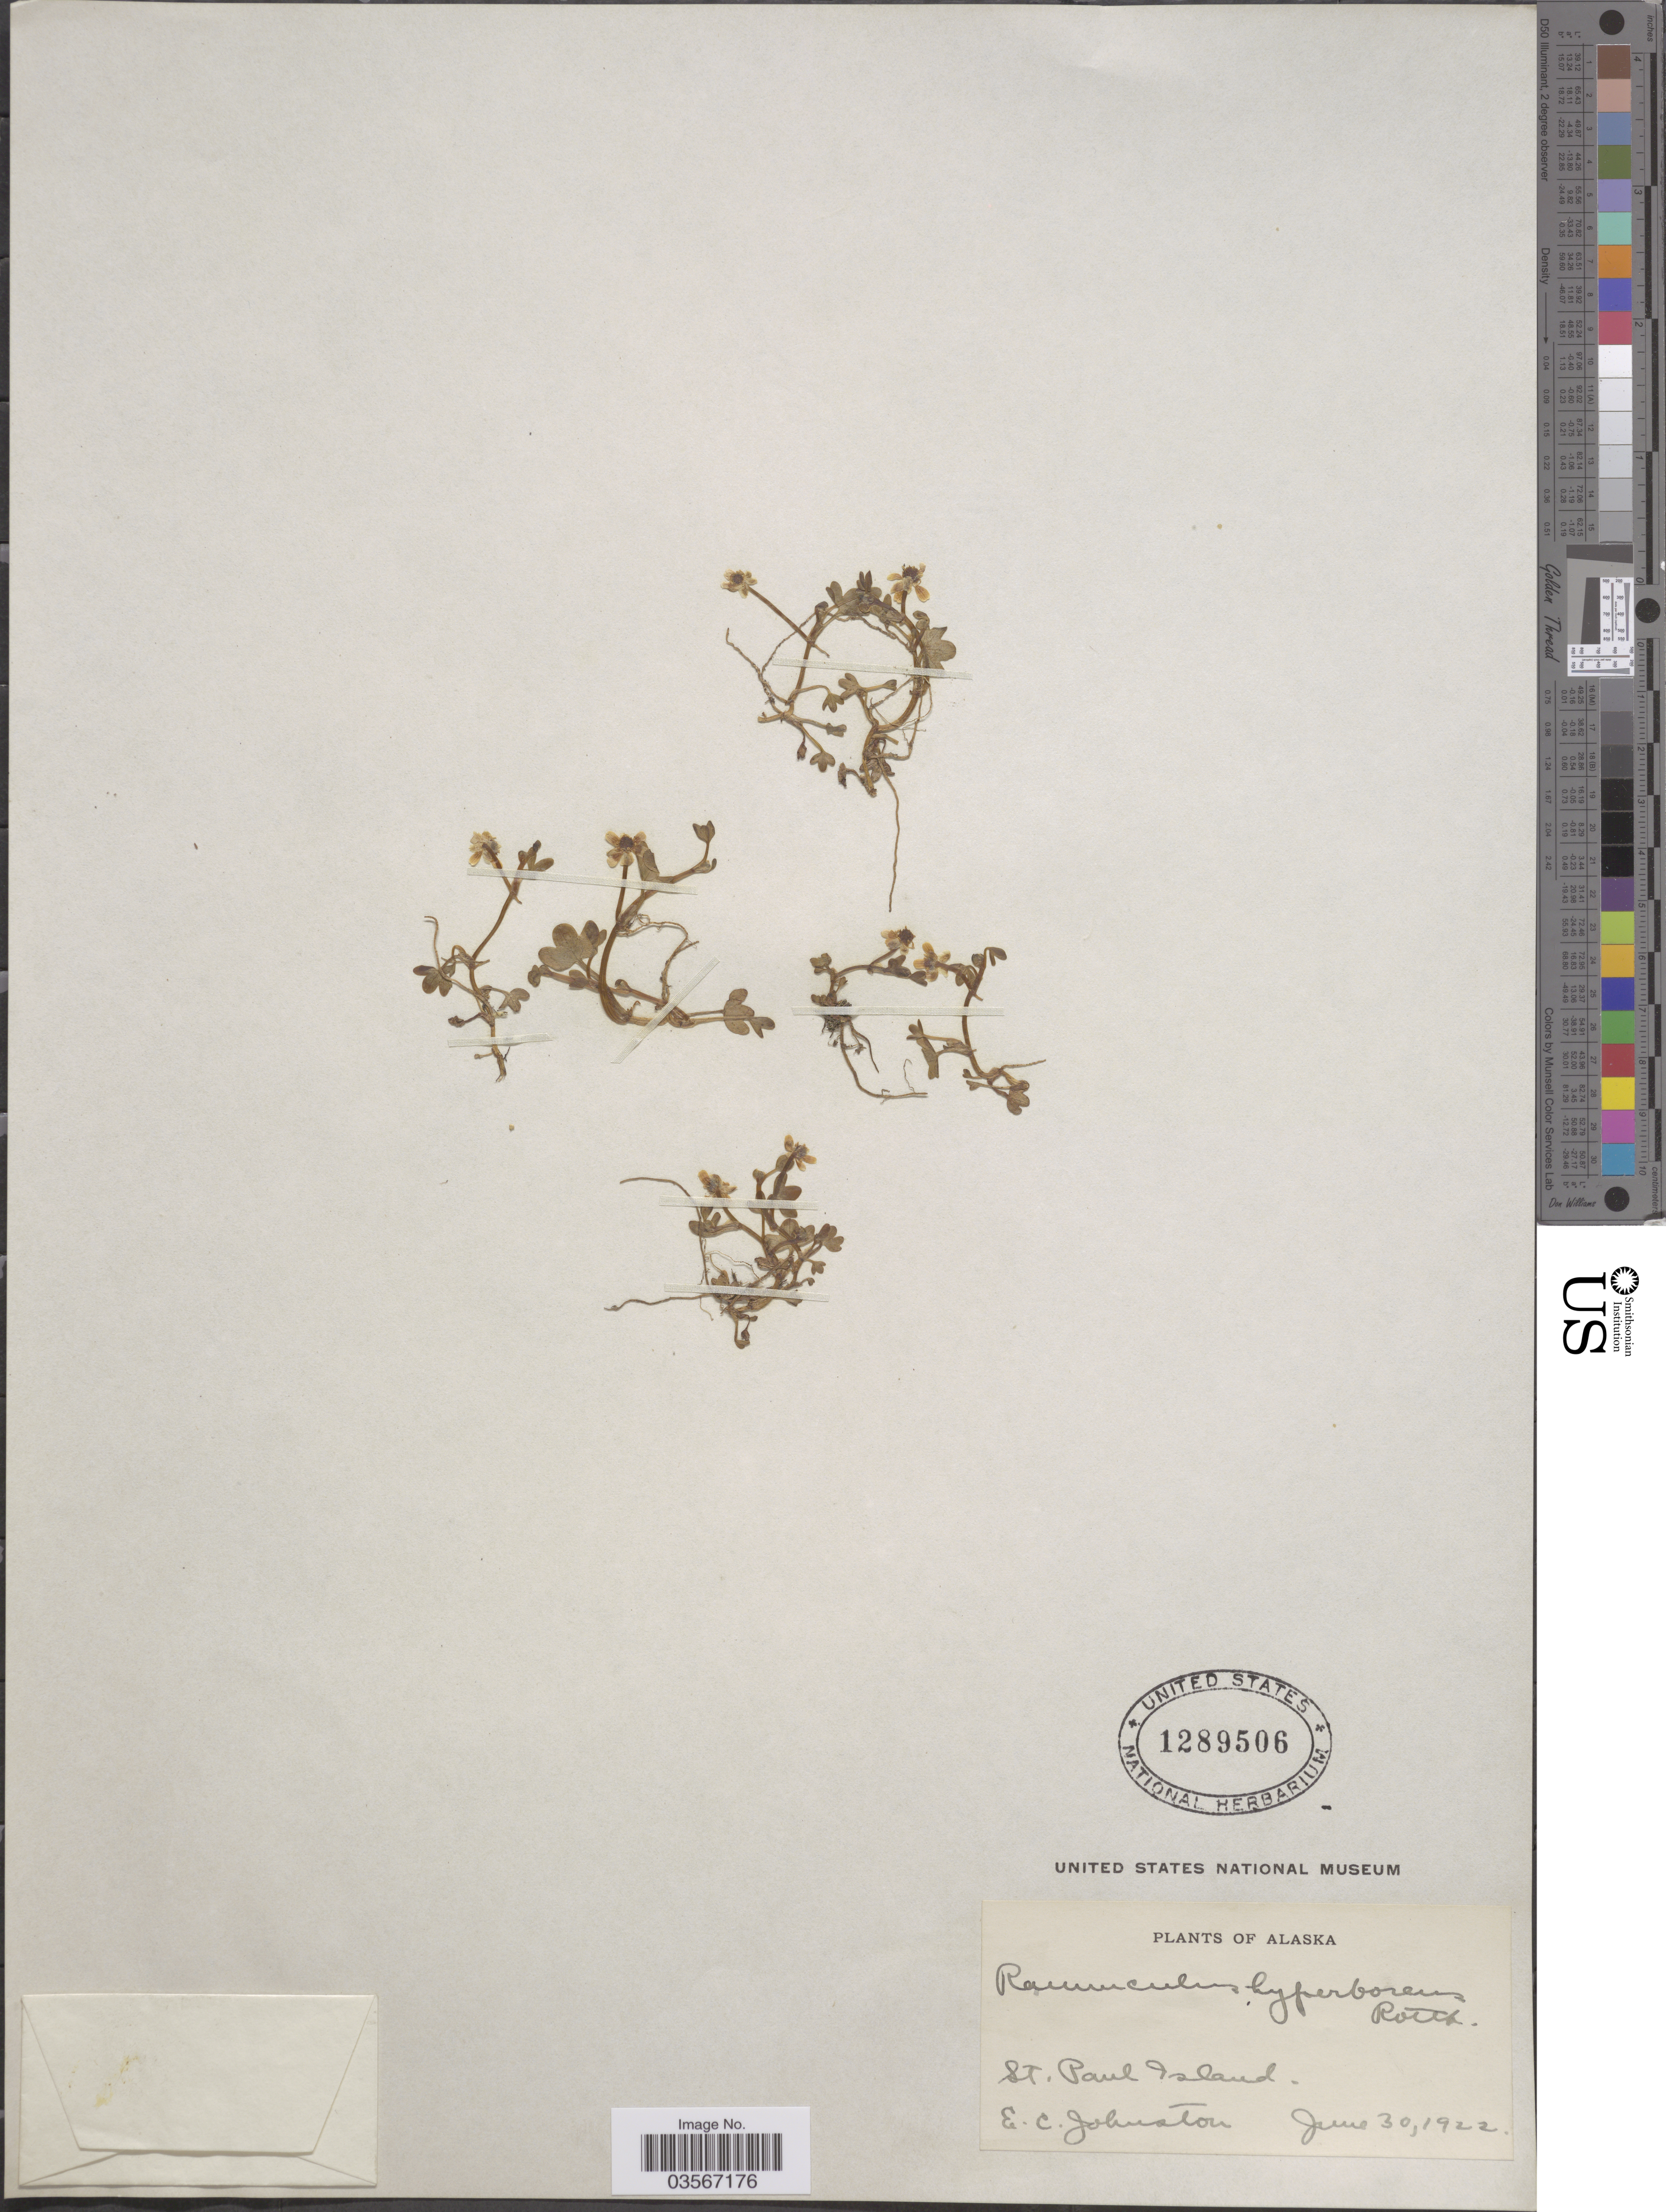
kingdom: Plantae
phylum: Tracheophyta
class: Magnoliopsida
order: Ranunculales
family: Ranunculaceae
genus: Ranunculus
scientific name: Ranunculus hyperboreus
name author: Rottb.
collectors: E. C. Johnston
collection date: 1922-06-30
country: United States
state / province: Alaska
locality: St. Paul Island.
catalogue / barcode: US 1289506